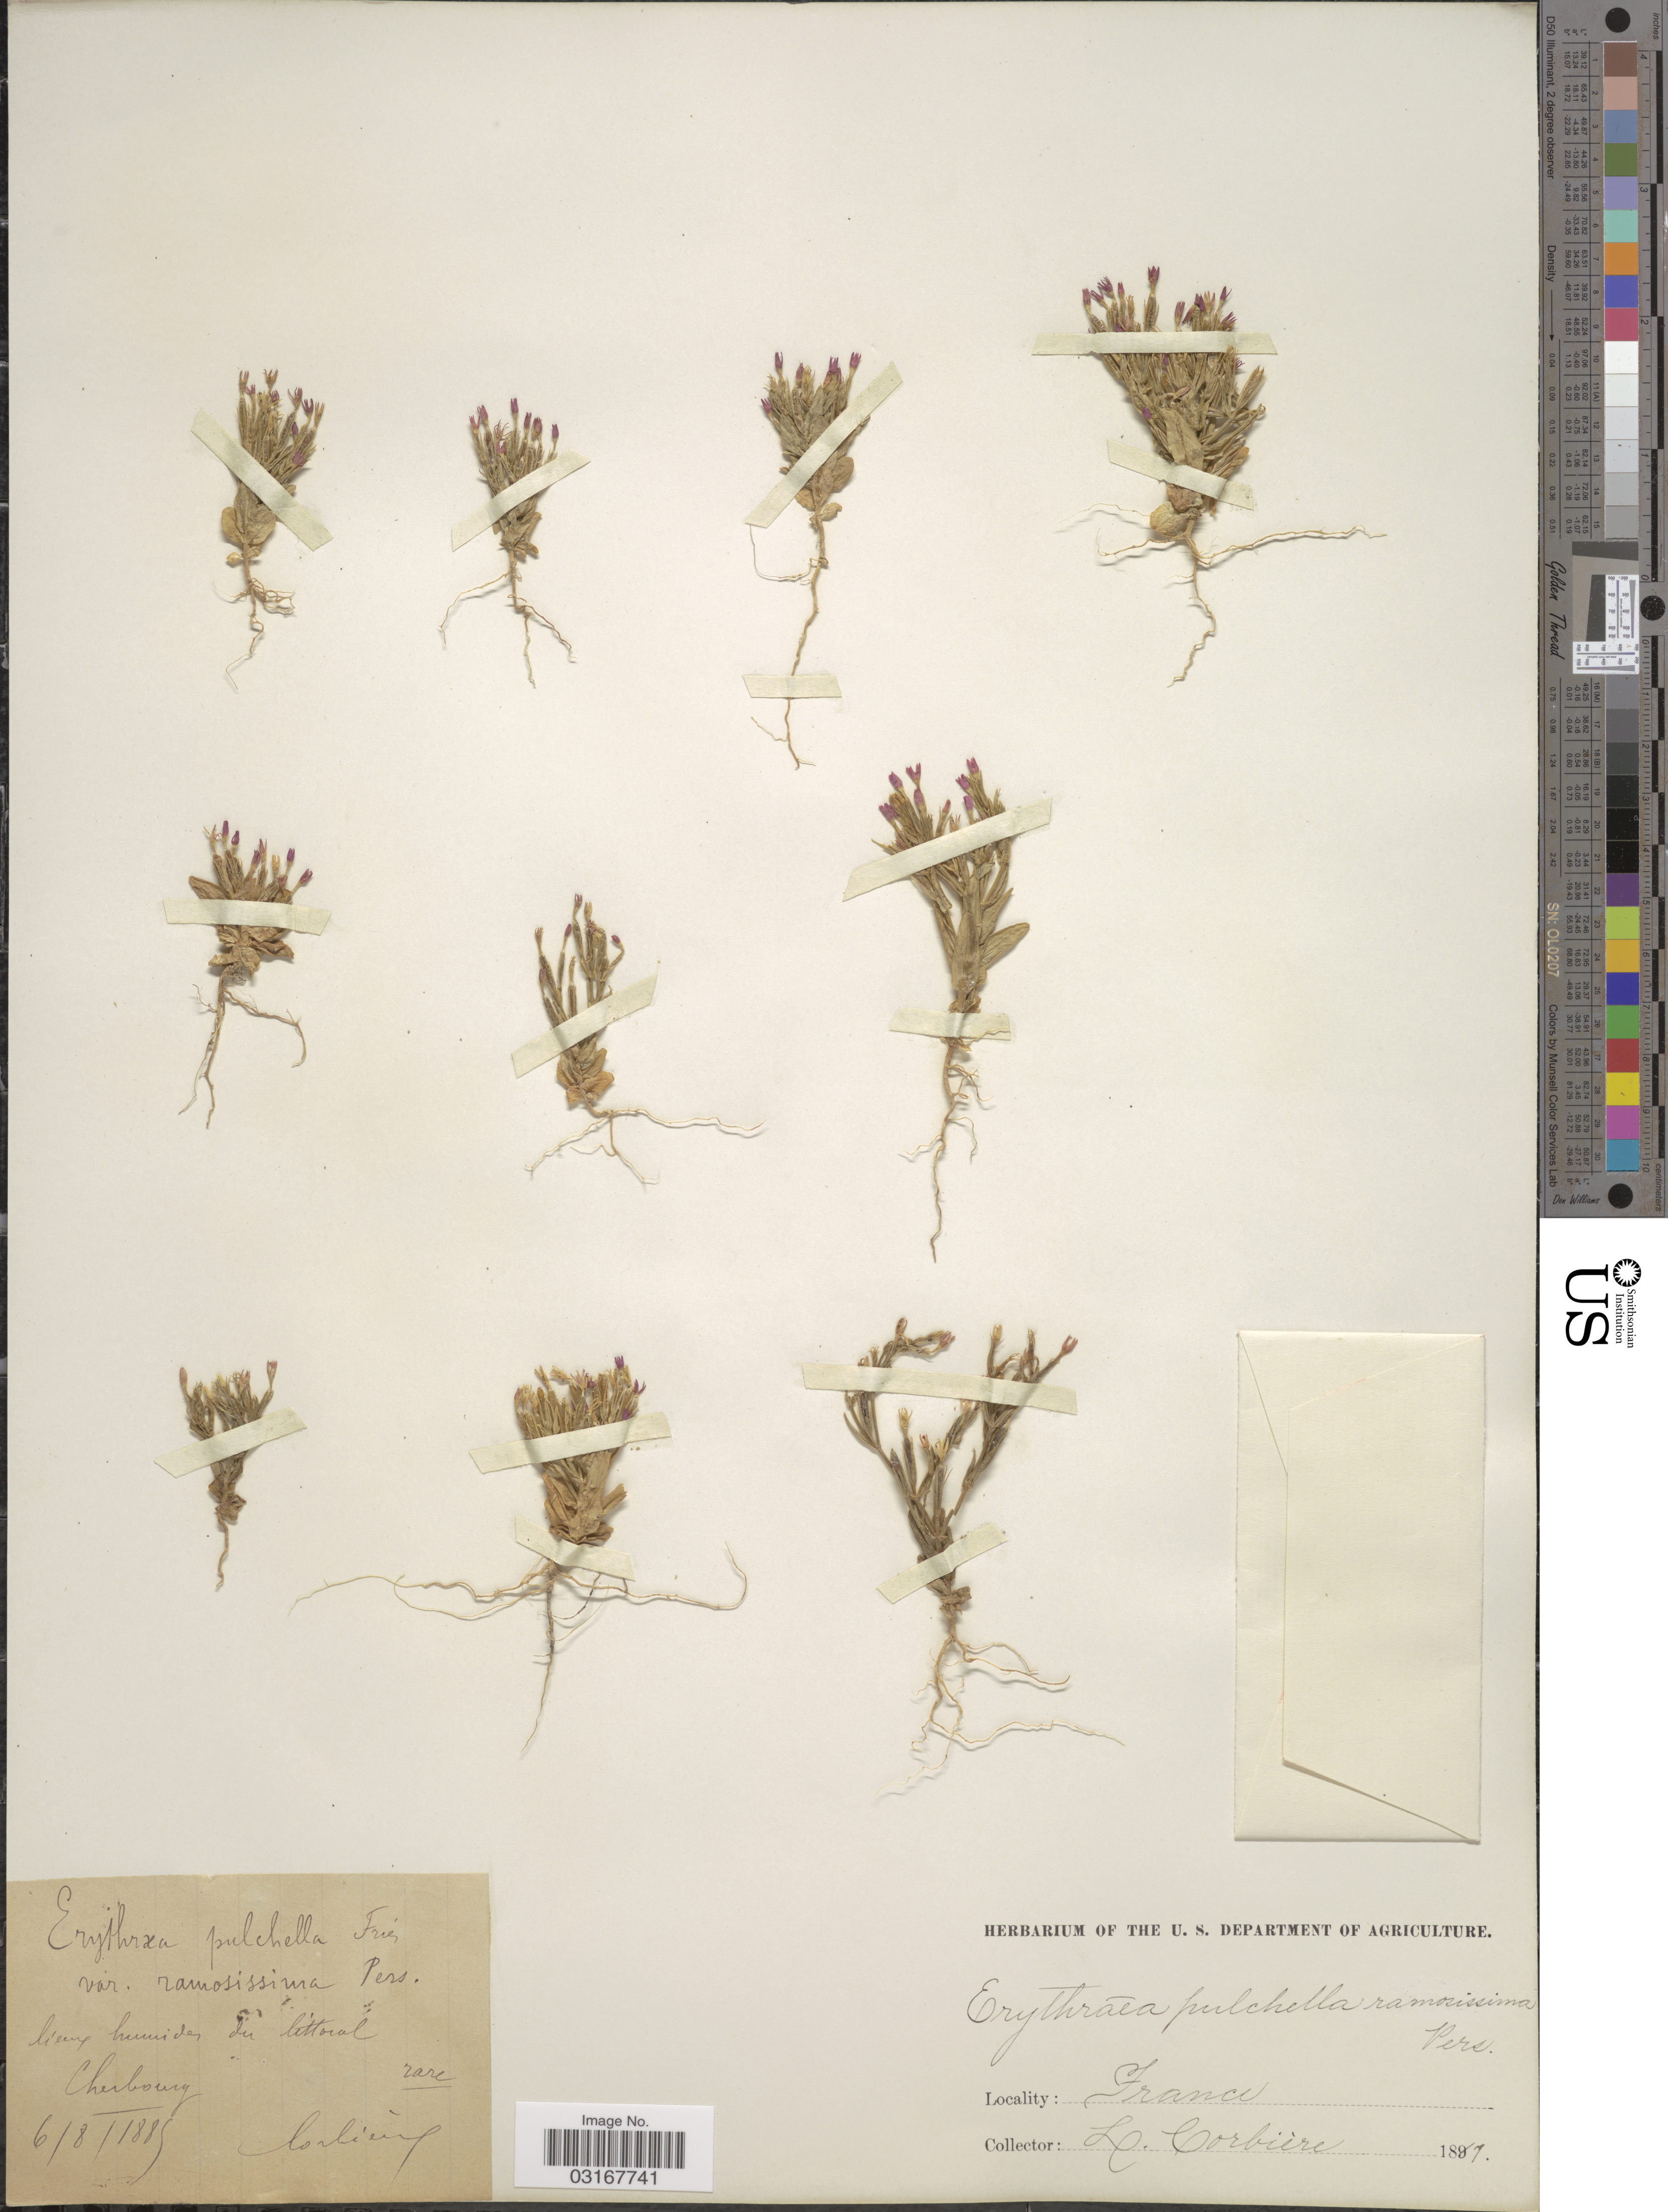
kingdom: Plantae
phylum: Tracheophyta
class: Magnoliopsida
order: Gentianales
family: Gentianaceae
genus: Centaurium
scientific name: Centaurium pulchellum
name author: (Sw.) Druce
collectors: L. Corbière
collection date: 1885-08-06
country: France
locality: Lieux humides du littoral, Cherbourg.